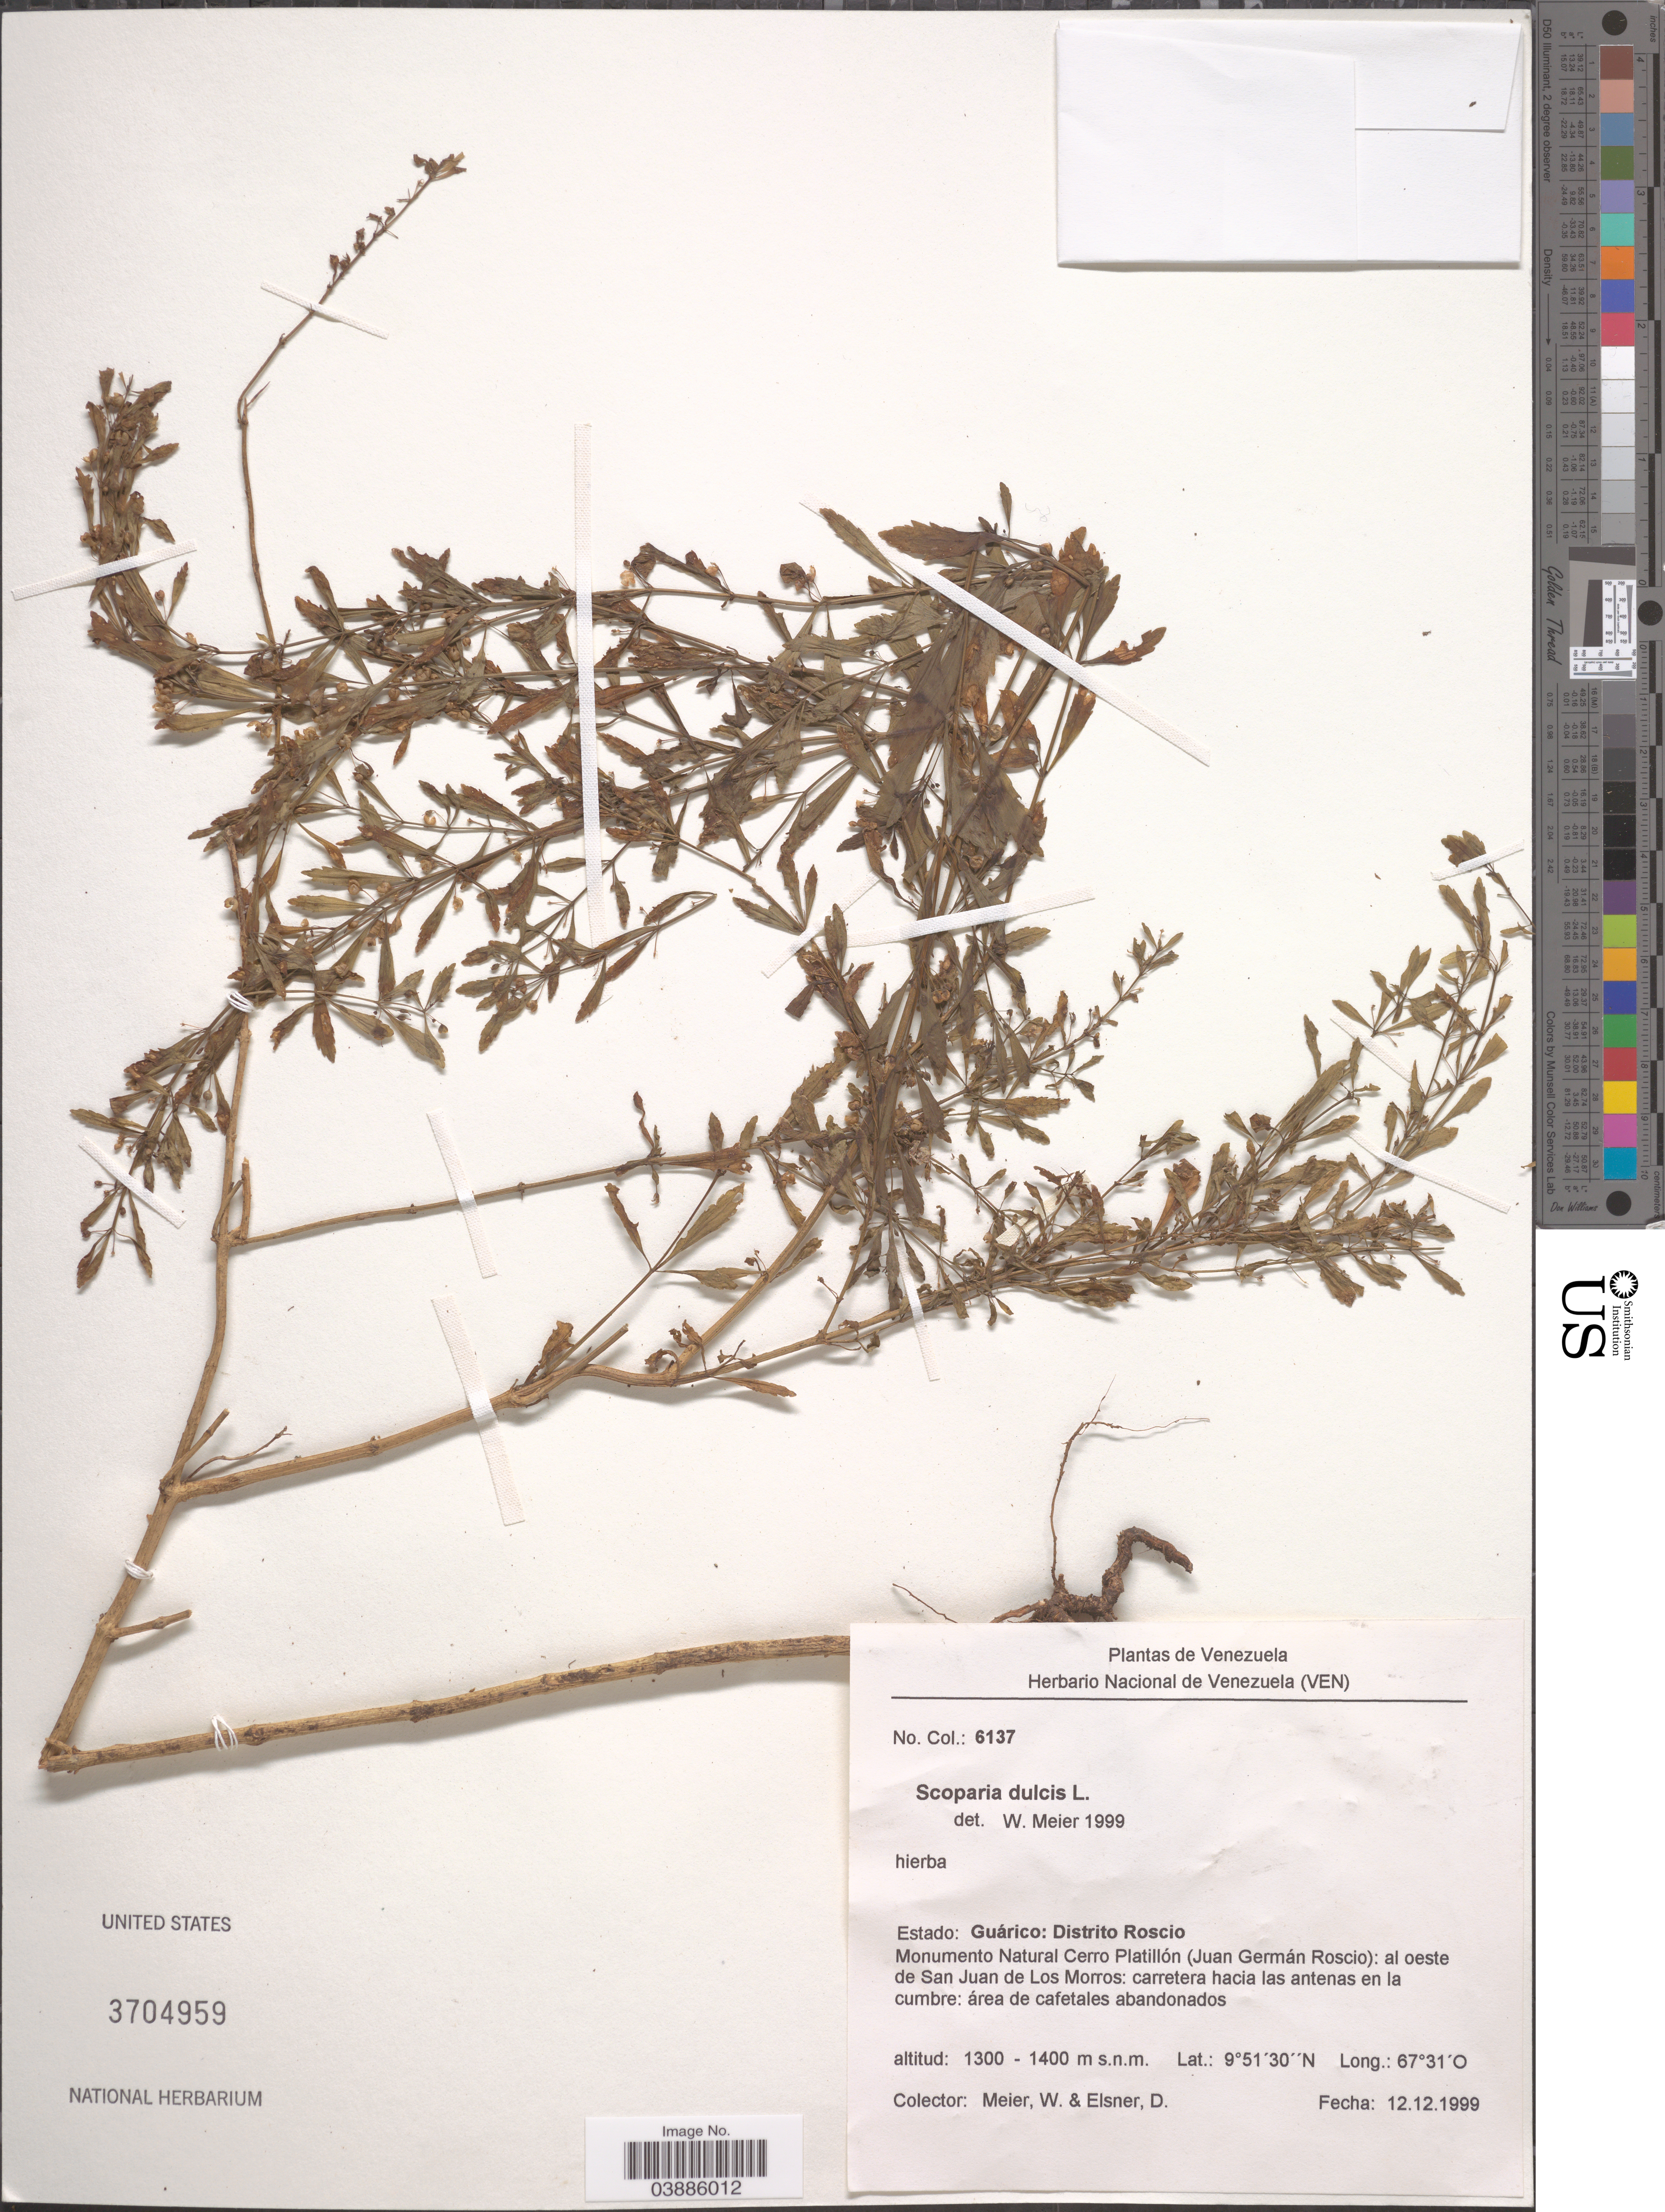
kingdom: Plantae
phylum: Tracheophyta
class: Magnoliopsida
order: Lamiales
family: Plantaginaceae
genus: Scoparia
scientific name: Scoparia dulcis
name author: L.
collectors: W. Meier & D. Elsner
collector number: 6137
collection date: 1999-12-12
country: Venezuela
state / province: Guarico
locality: Distrito Roscio. Monumento Natural Cerro Platillón (Juan Germán Roscio): al oeste de San Juan de Los Morros: carretera hacia las antenas en la cumbre: área de cafetales abandonados.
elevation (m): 1300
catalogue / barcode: US 3704959